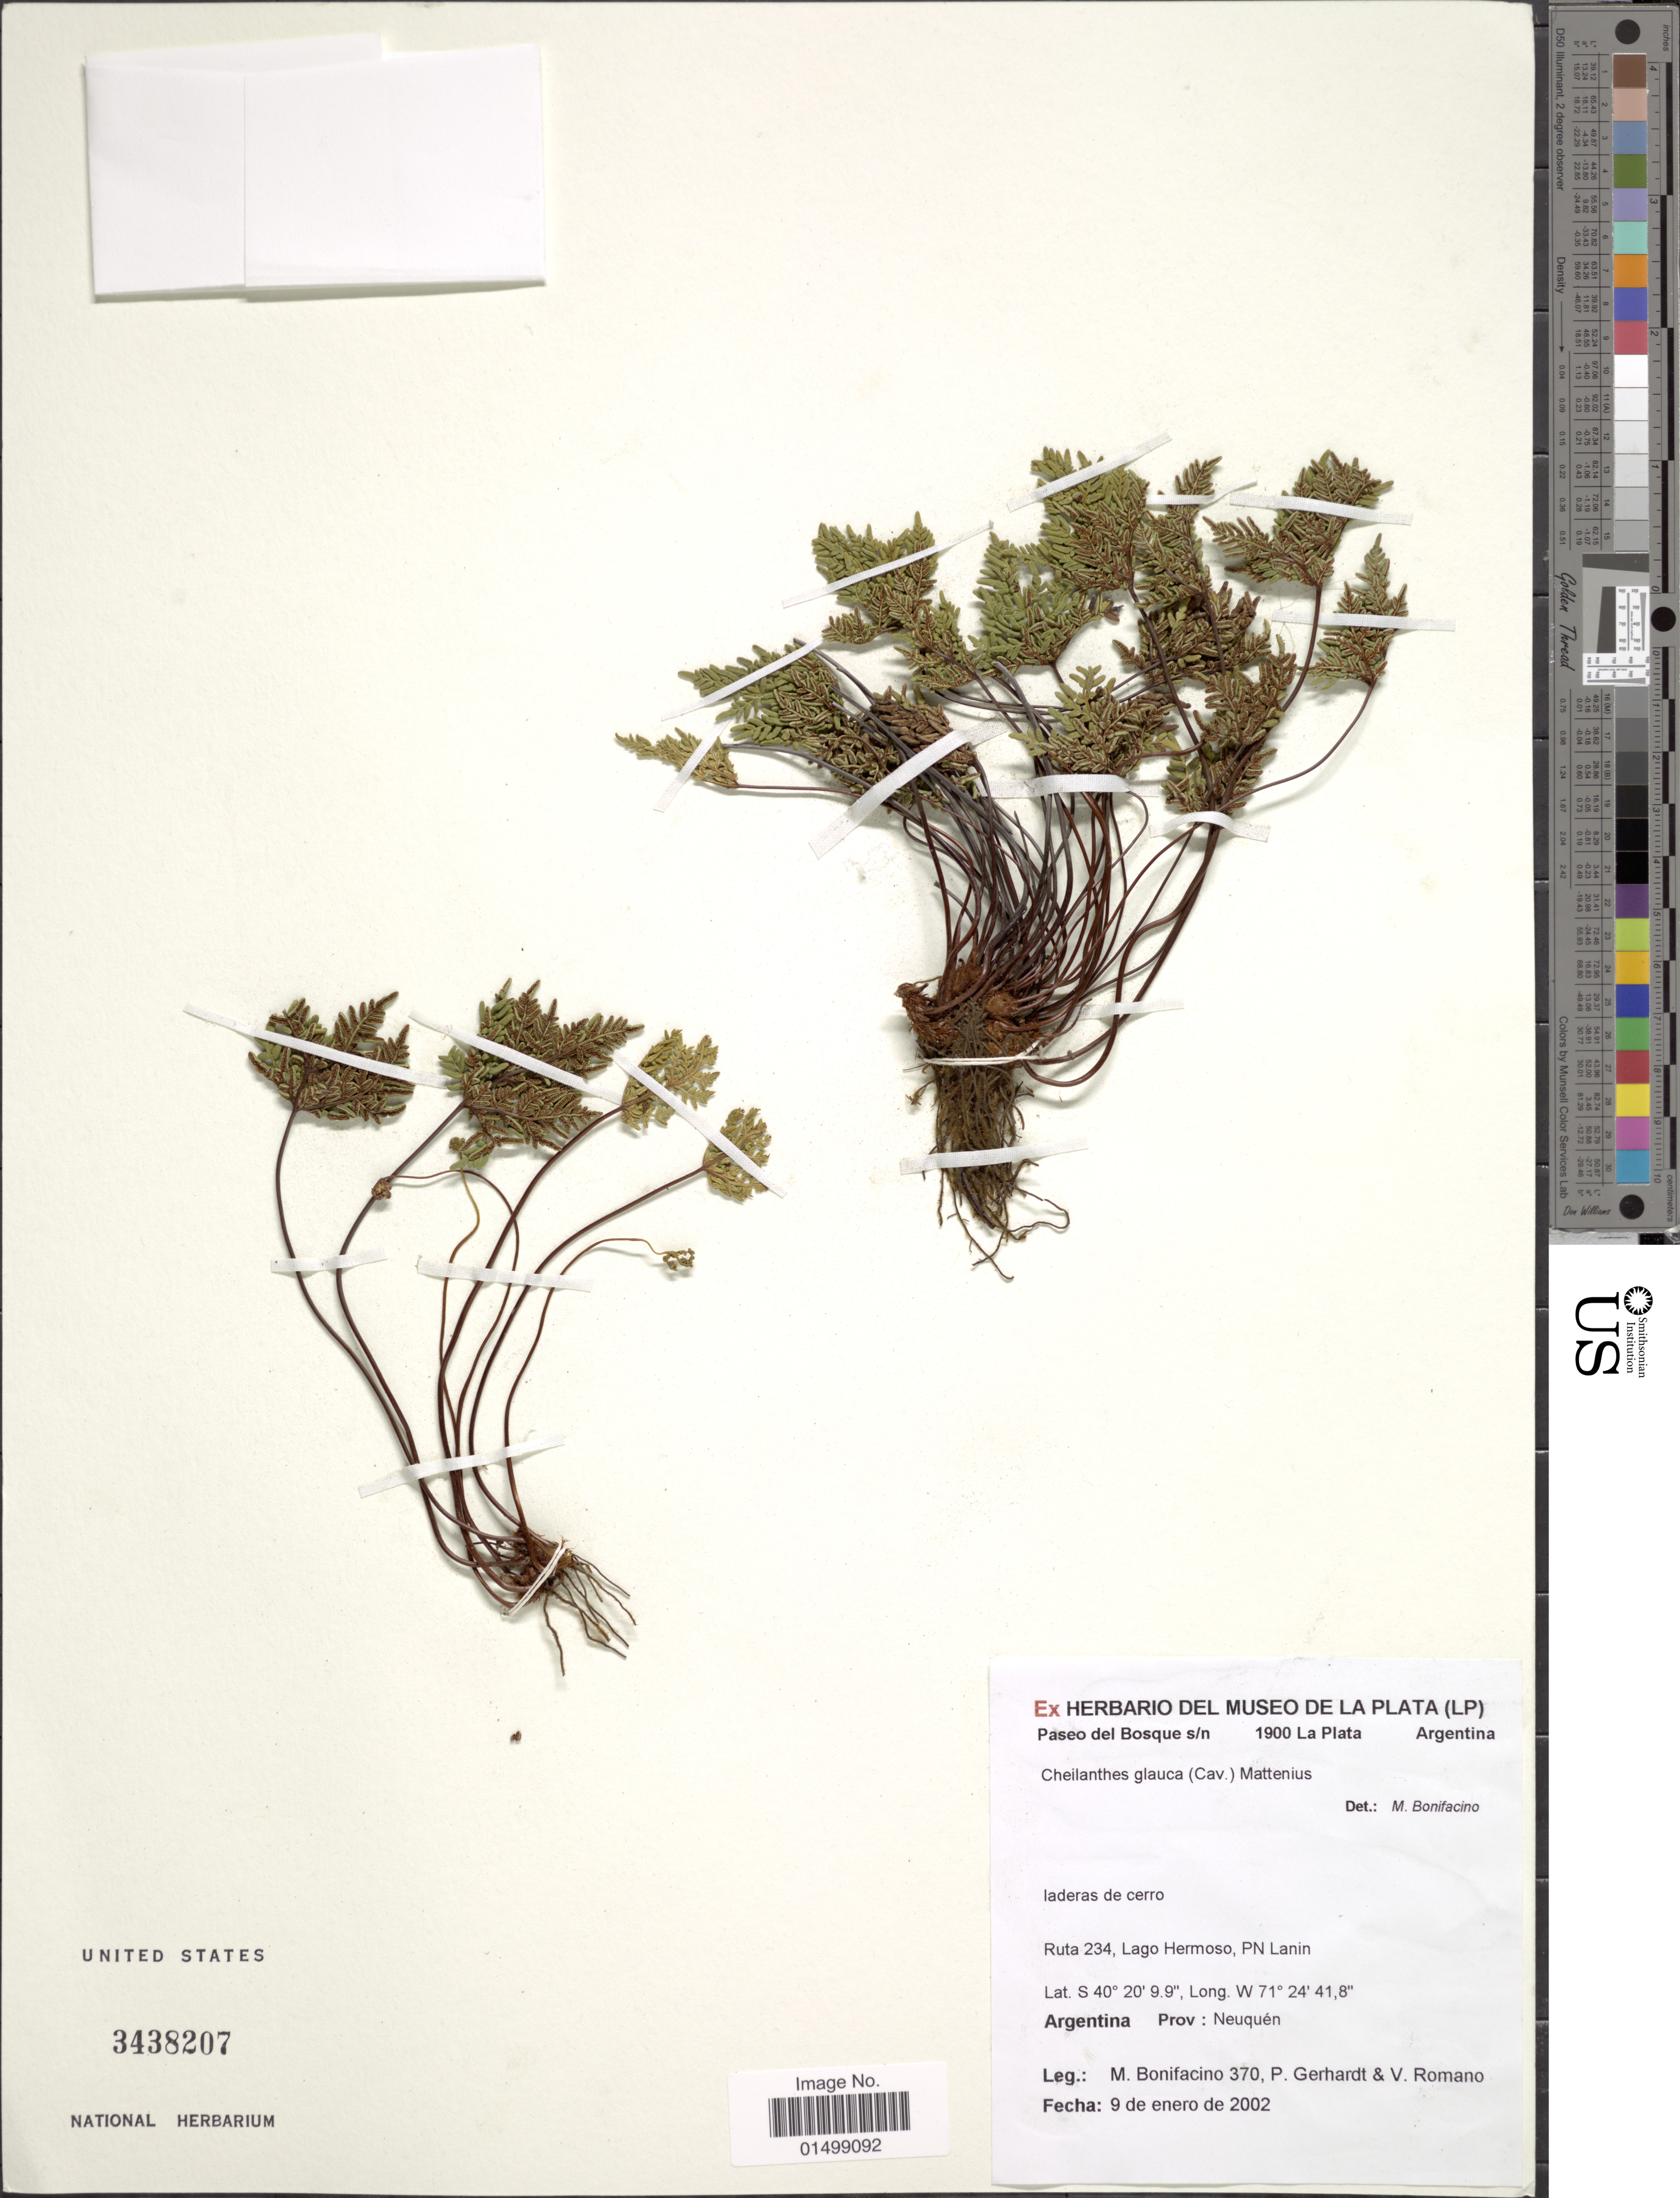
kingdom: Plantae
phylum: Tracheophyta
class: Polypodiopsida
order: Polypodiales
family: Pteridaceae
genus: Cheilanthes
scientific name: Cheilanthes glauca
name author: (Cav.) Mett.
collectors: M. Bonifacino, P. Gerhardt & V. Romano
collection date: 2002-01-09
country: Argentina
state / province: Neuquen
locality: Laderas de cerro, Ruta 234, Lago Hermoso, PN Lanin.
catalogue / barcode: US 3438207